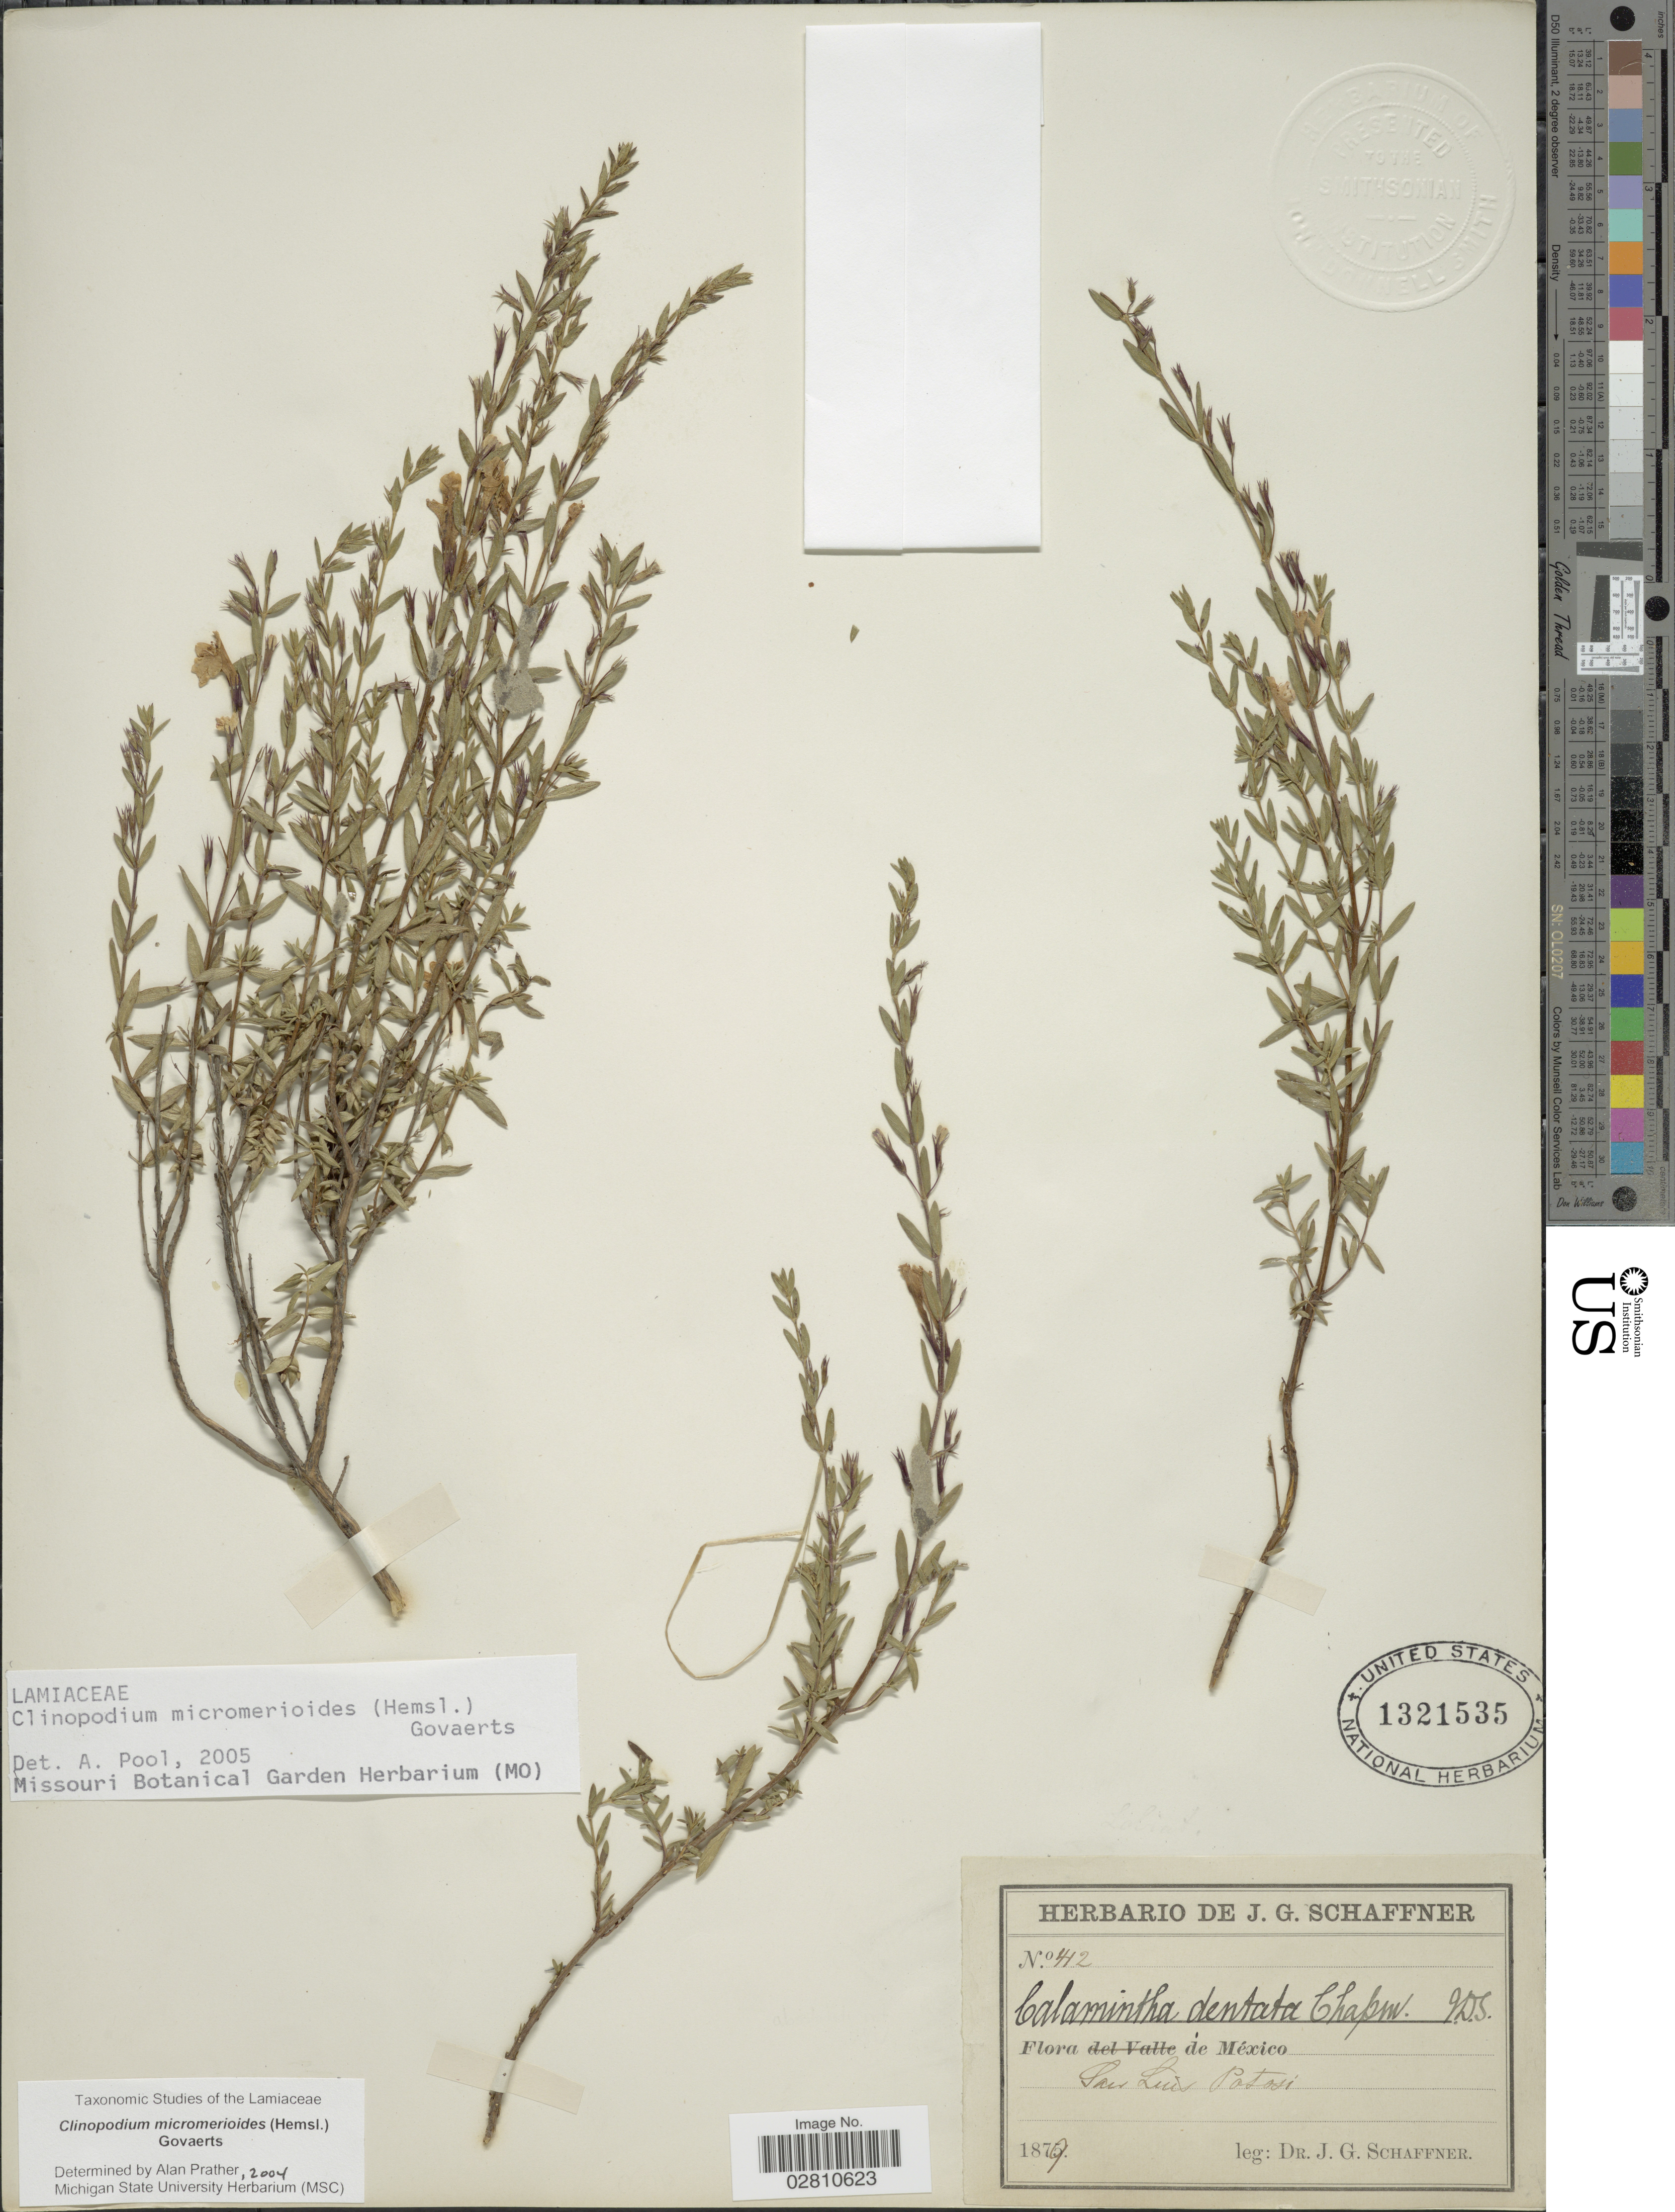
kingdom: Plantae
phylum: Tracheophyta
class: Magnoliopsida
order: Lamiales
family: Lamiaceae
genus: Clinopodium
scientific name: Clinopodium micromerioides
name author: (Hemsl.) Govaerts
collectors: J. G. Schaffner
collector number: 412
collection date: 1879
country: Mexico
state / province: San Luis Potosí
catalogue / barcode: US 1321535